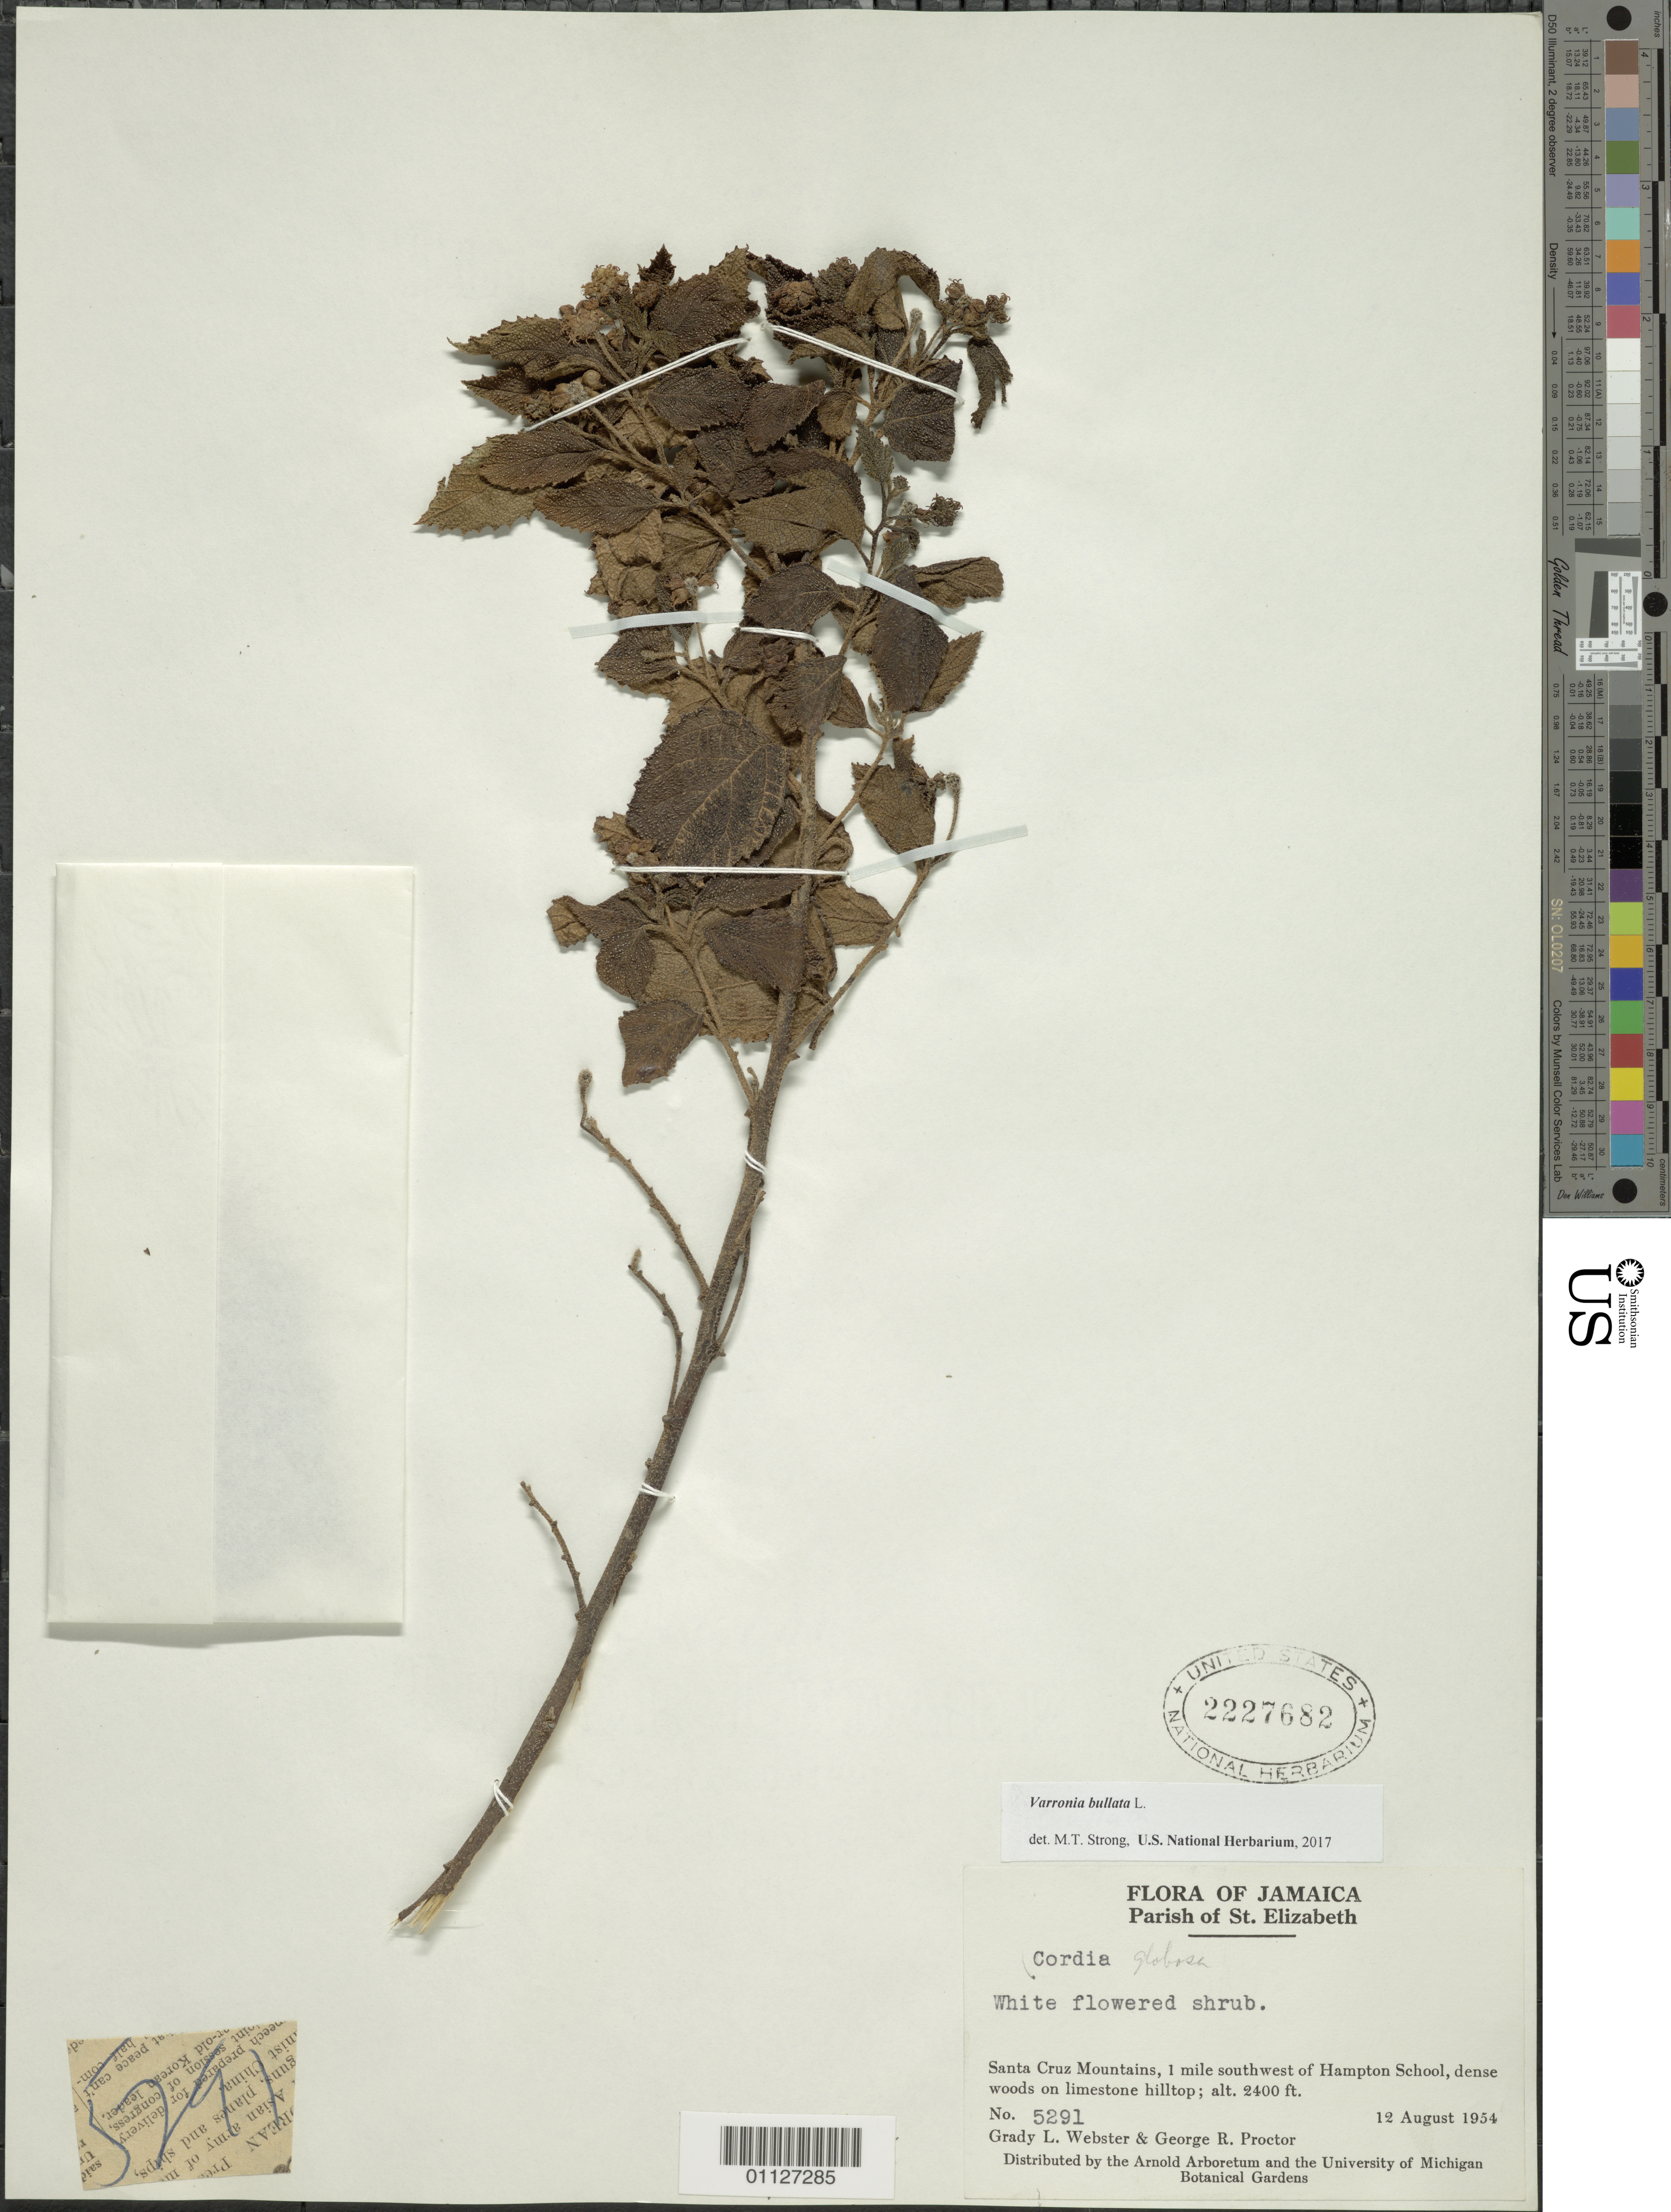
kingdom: Plantae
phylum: Tracheophyta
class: Magnoliopsida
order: Boraginales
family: Cordiaceae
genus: Varronia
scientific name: Varronia globosa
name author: Jacq.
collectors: G. L. Webster & G. R. Proctor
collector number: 5291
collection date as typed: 12 Aug 1954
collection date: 1954-08-12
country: Jamaica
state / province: Saint Elizabeth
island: Jamaica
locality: Santa Cruz Mountains, 1 mi SW of Hampton School, dense woods on limestone hilltop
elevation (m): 732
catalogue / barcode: US 2227682